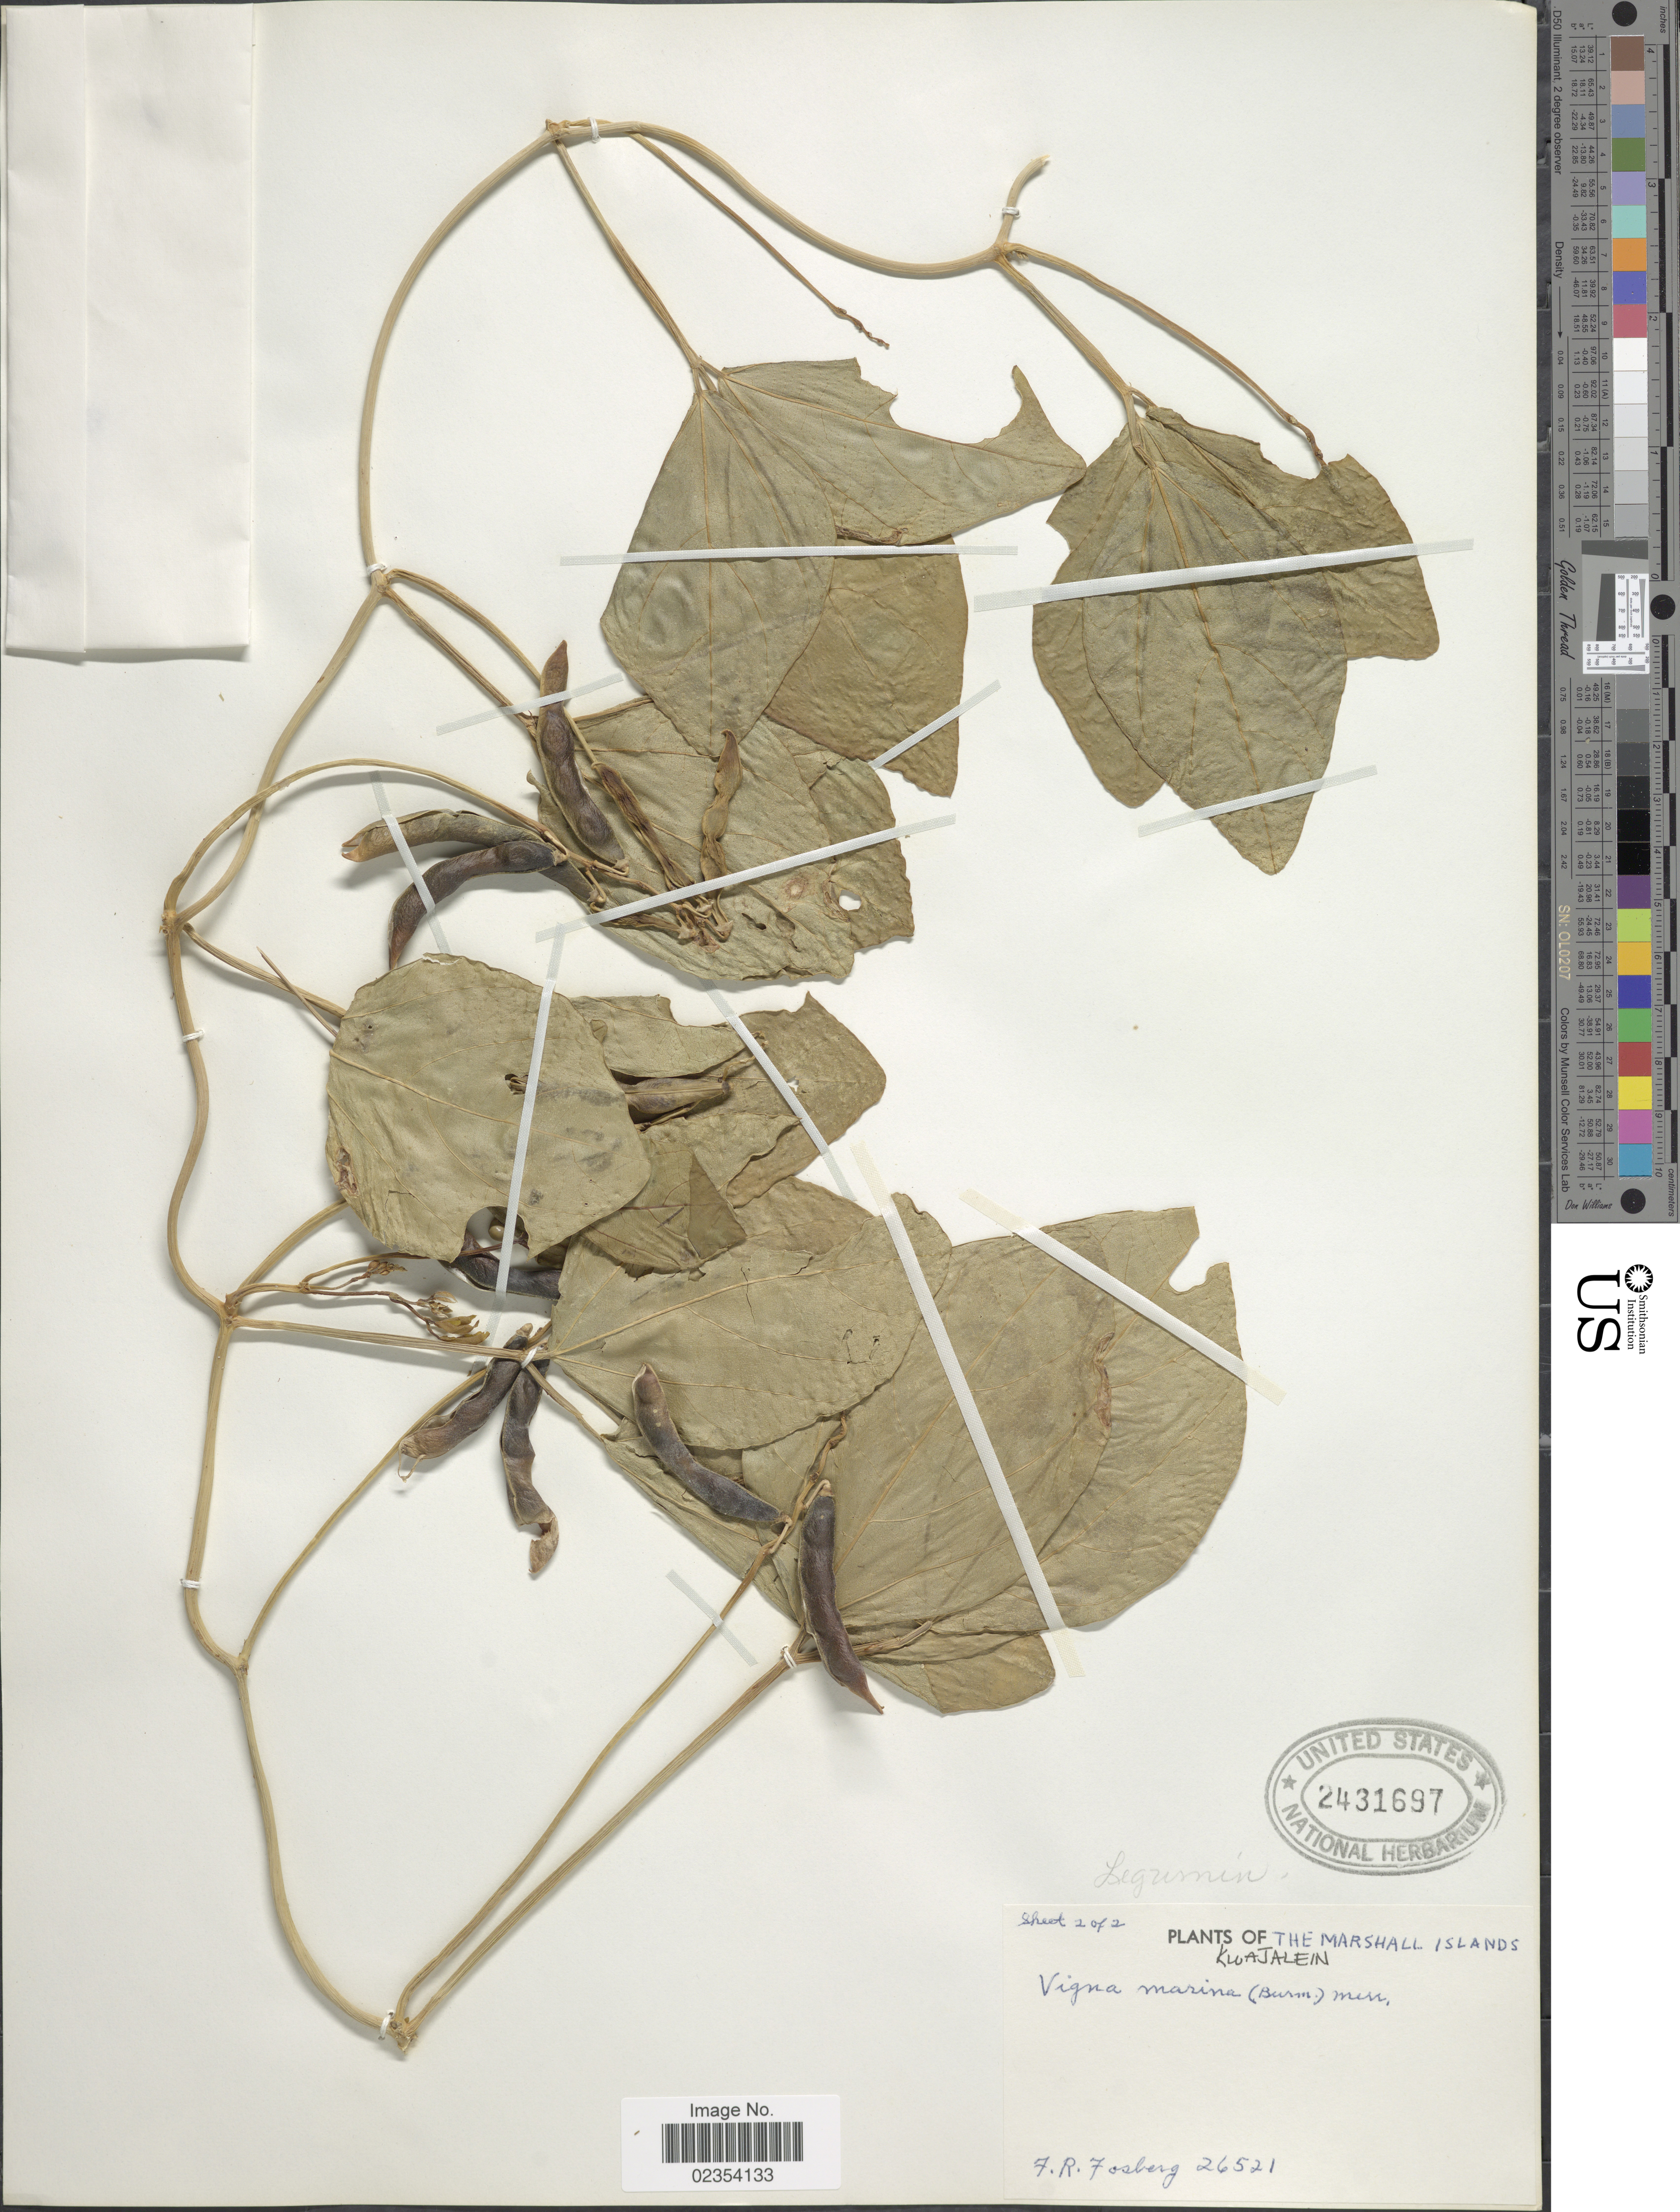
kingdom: Plantae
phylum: Tracheophyta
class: Magnoliopsida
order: Fabales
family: Fabaceae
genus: Vigna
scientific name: Vigna marina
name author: (Burm.) Merr.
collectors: F. R. Fosberg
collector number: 26521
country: Marshall Islands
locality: Kwajalein.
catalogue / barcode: US 2431697